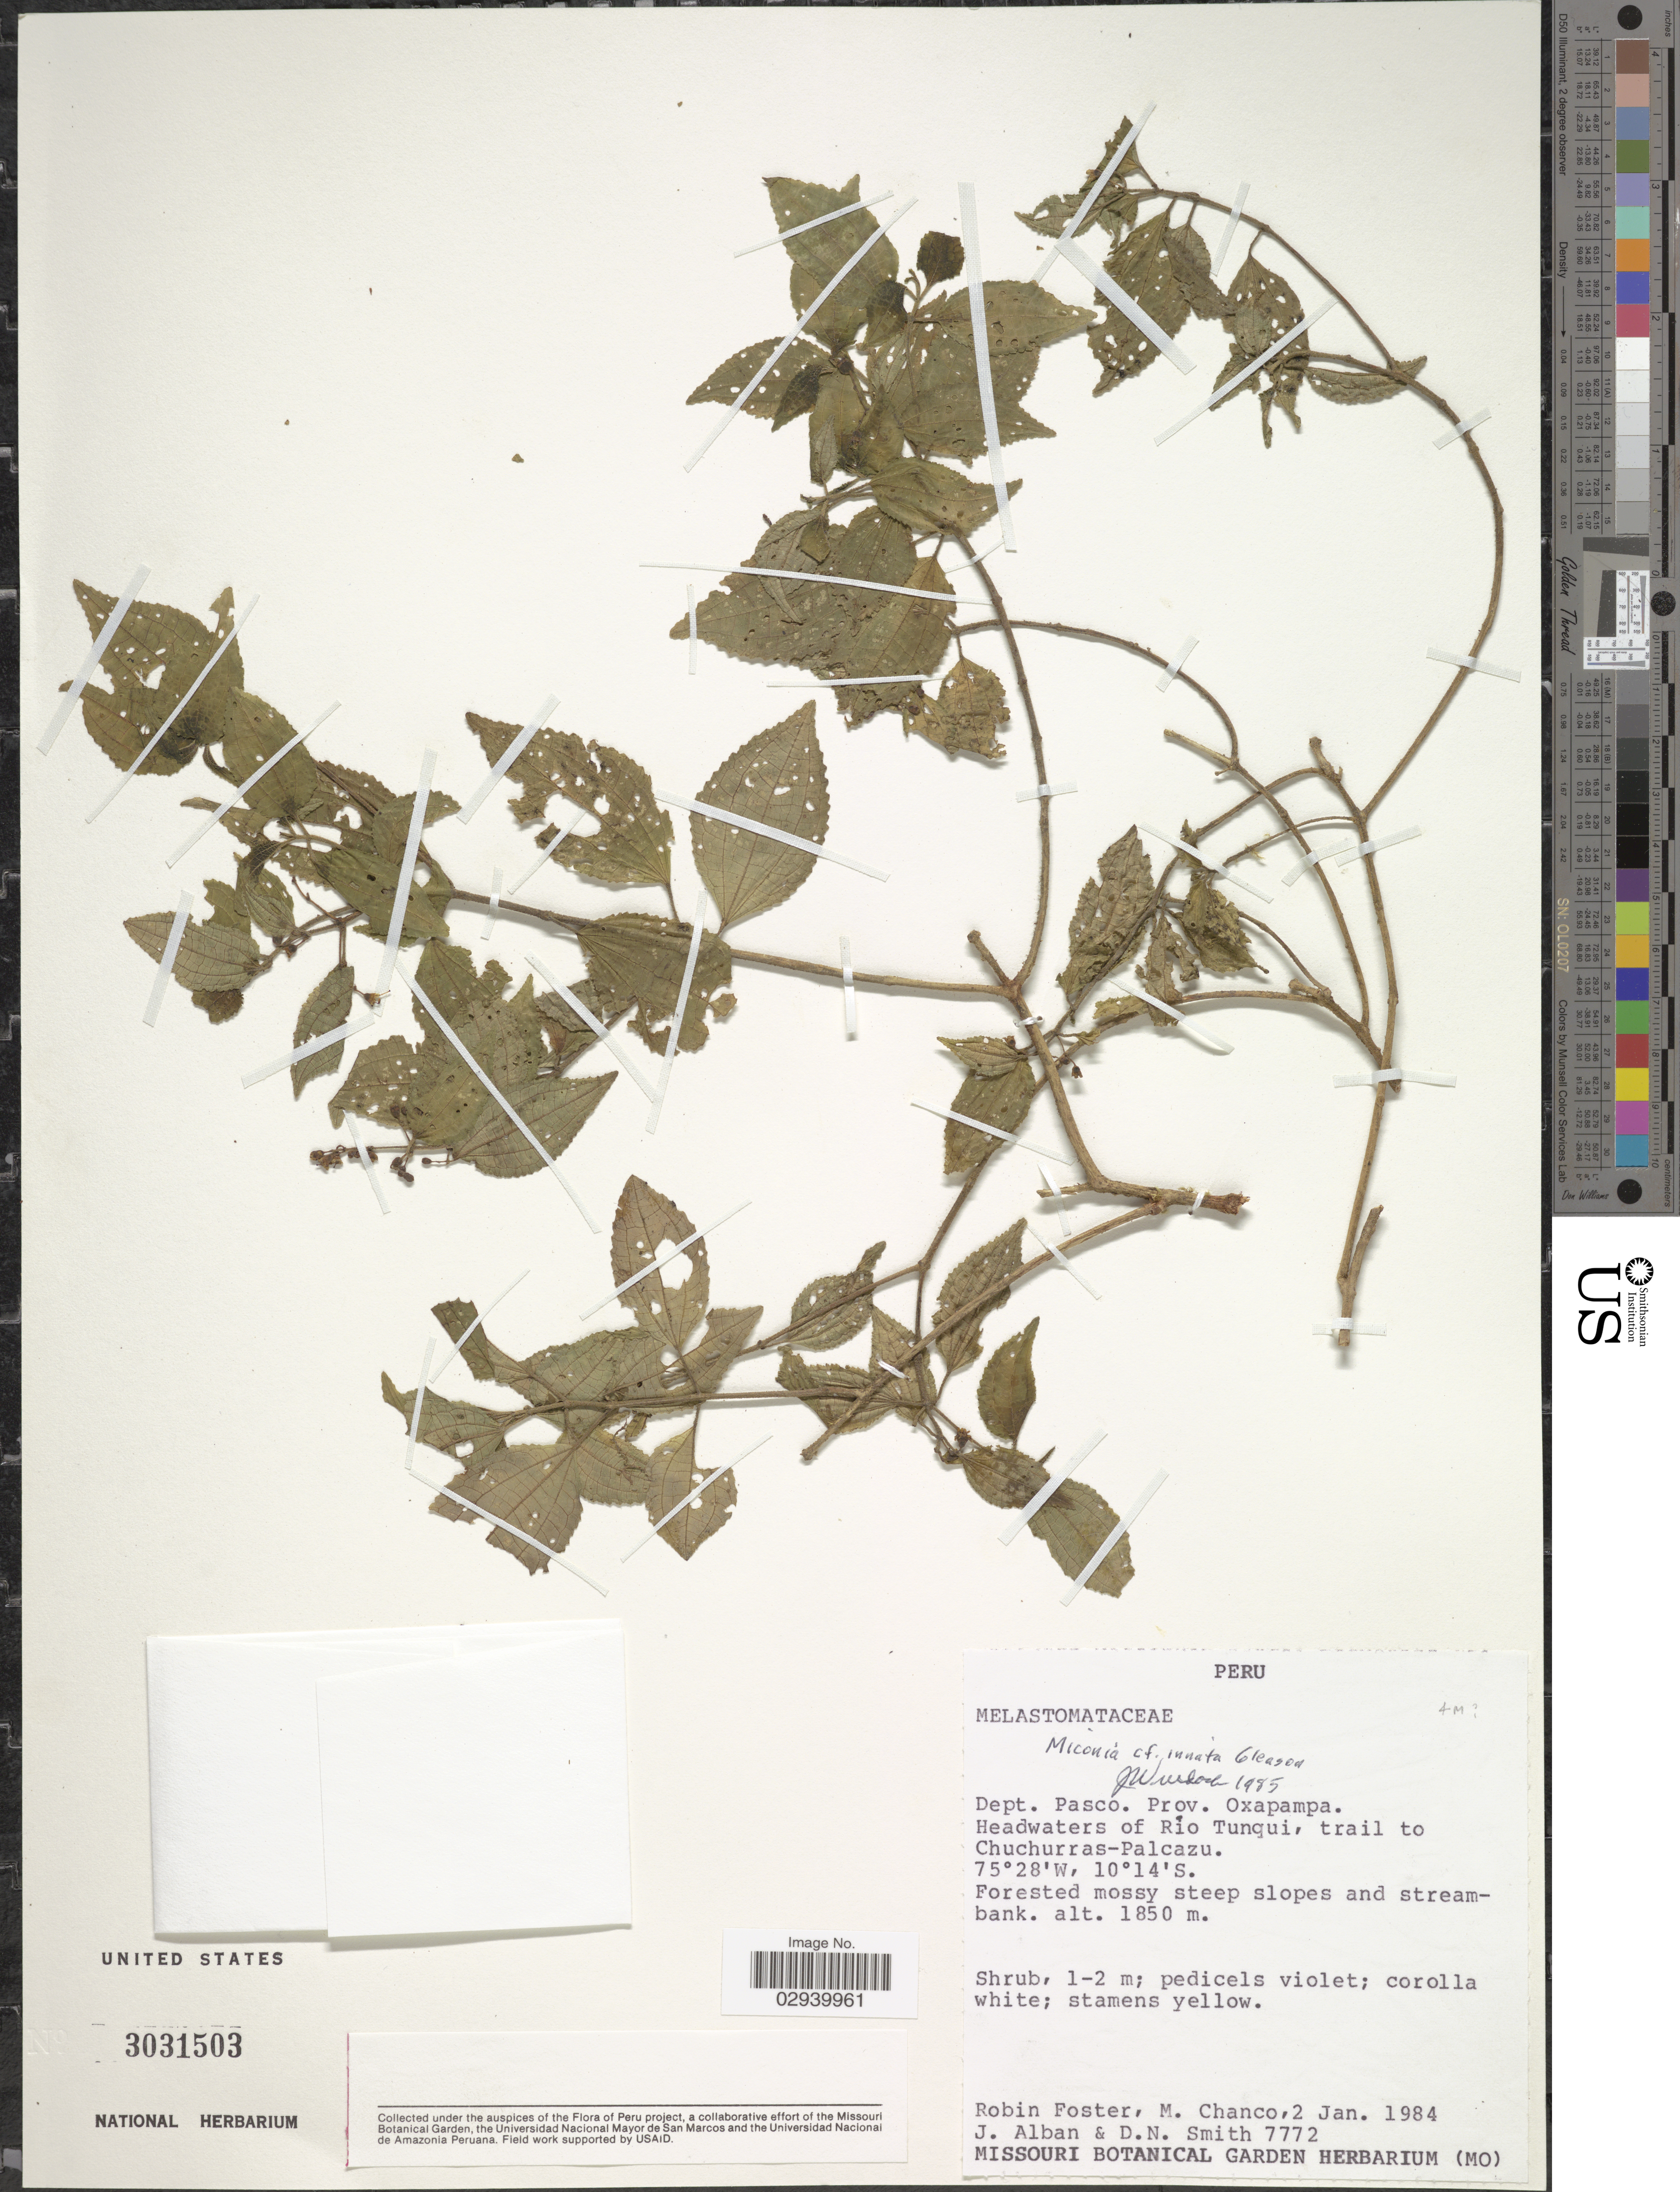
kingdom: Plantae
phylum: Tracheophyta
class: Magnoliopsida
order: Myrtales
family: Melastomataceae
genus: Miconia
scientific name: Miconia innata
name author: Gleason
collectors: R. B. Foster, M. Chanco, J. Alban & D. Smith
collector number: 7772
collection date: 1984-01-02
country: Peru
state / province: Pasco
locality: Dept. Pasco. Prov. Oxapampa. Headwaters of Río Tunqui, trail to Chuchurras-Palcazu.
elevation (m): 1850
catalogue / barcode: US 3031503